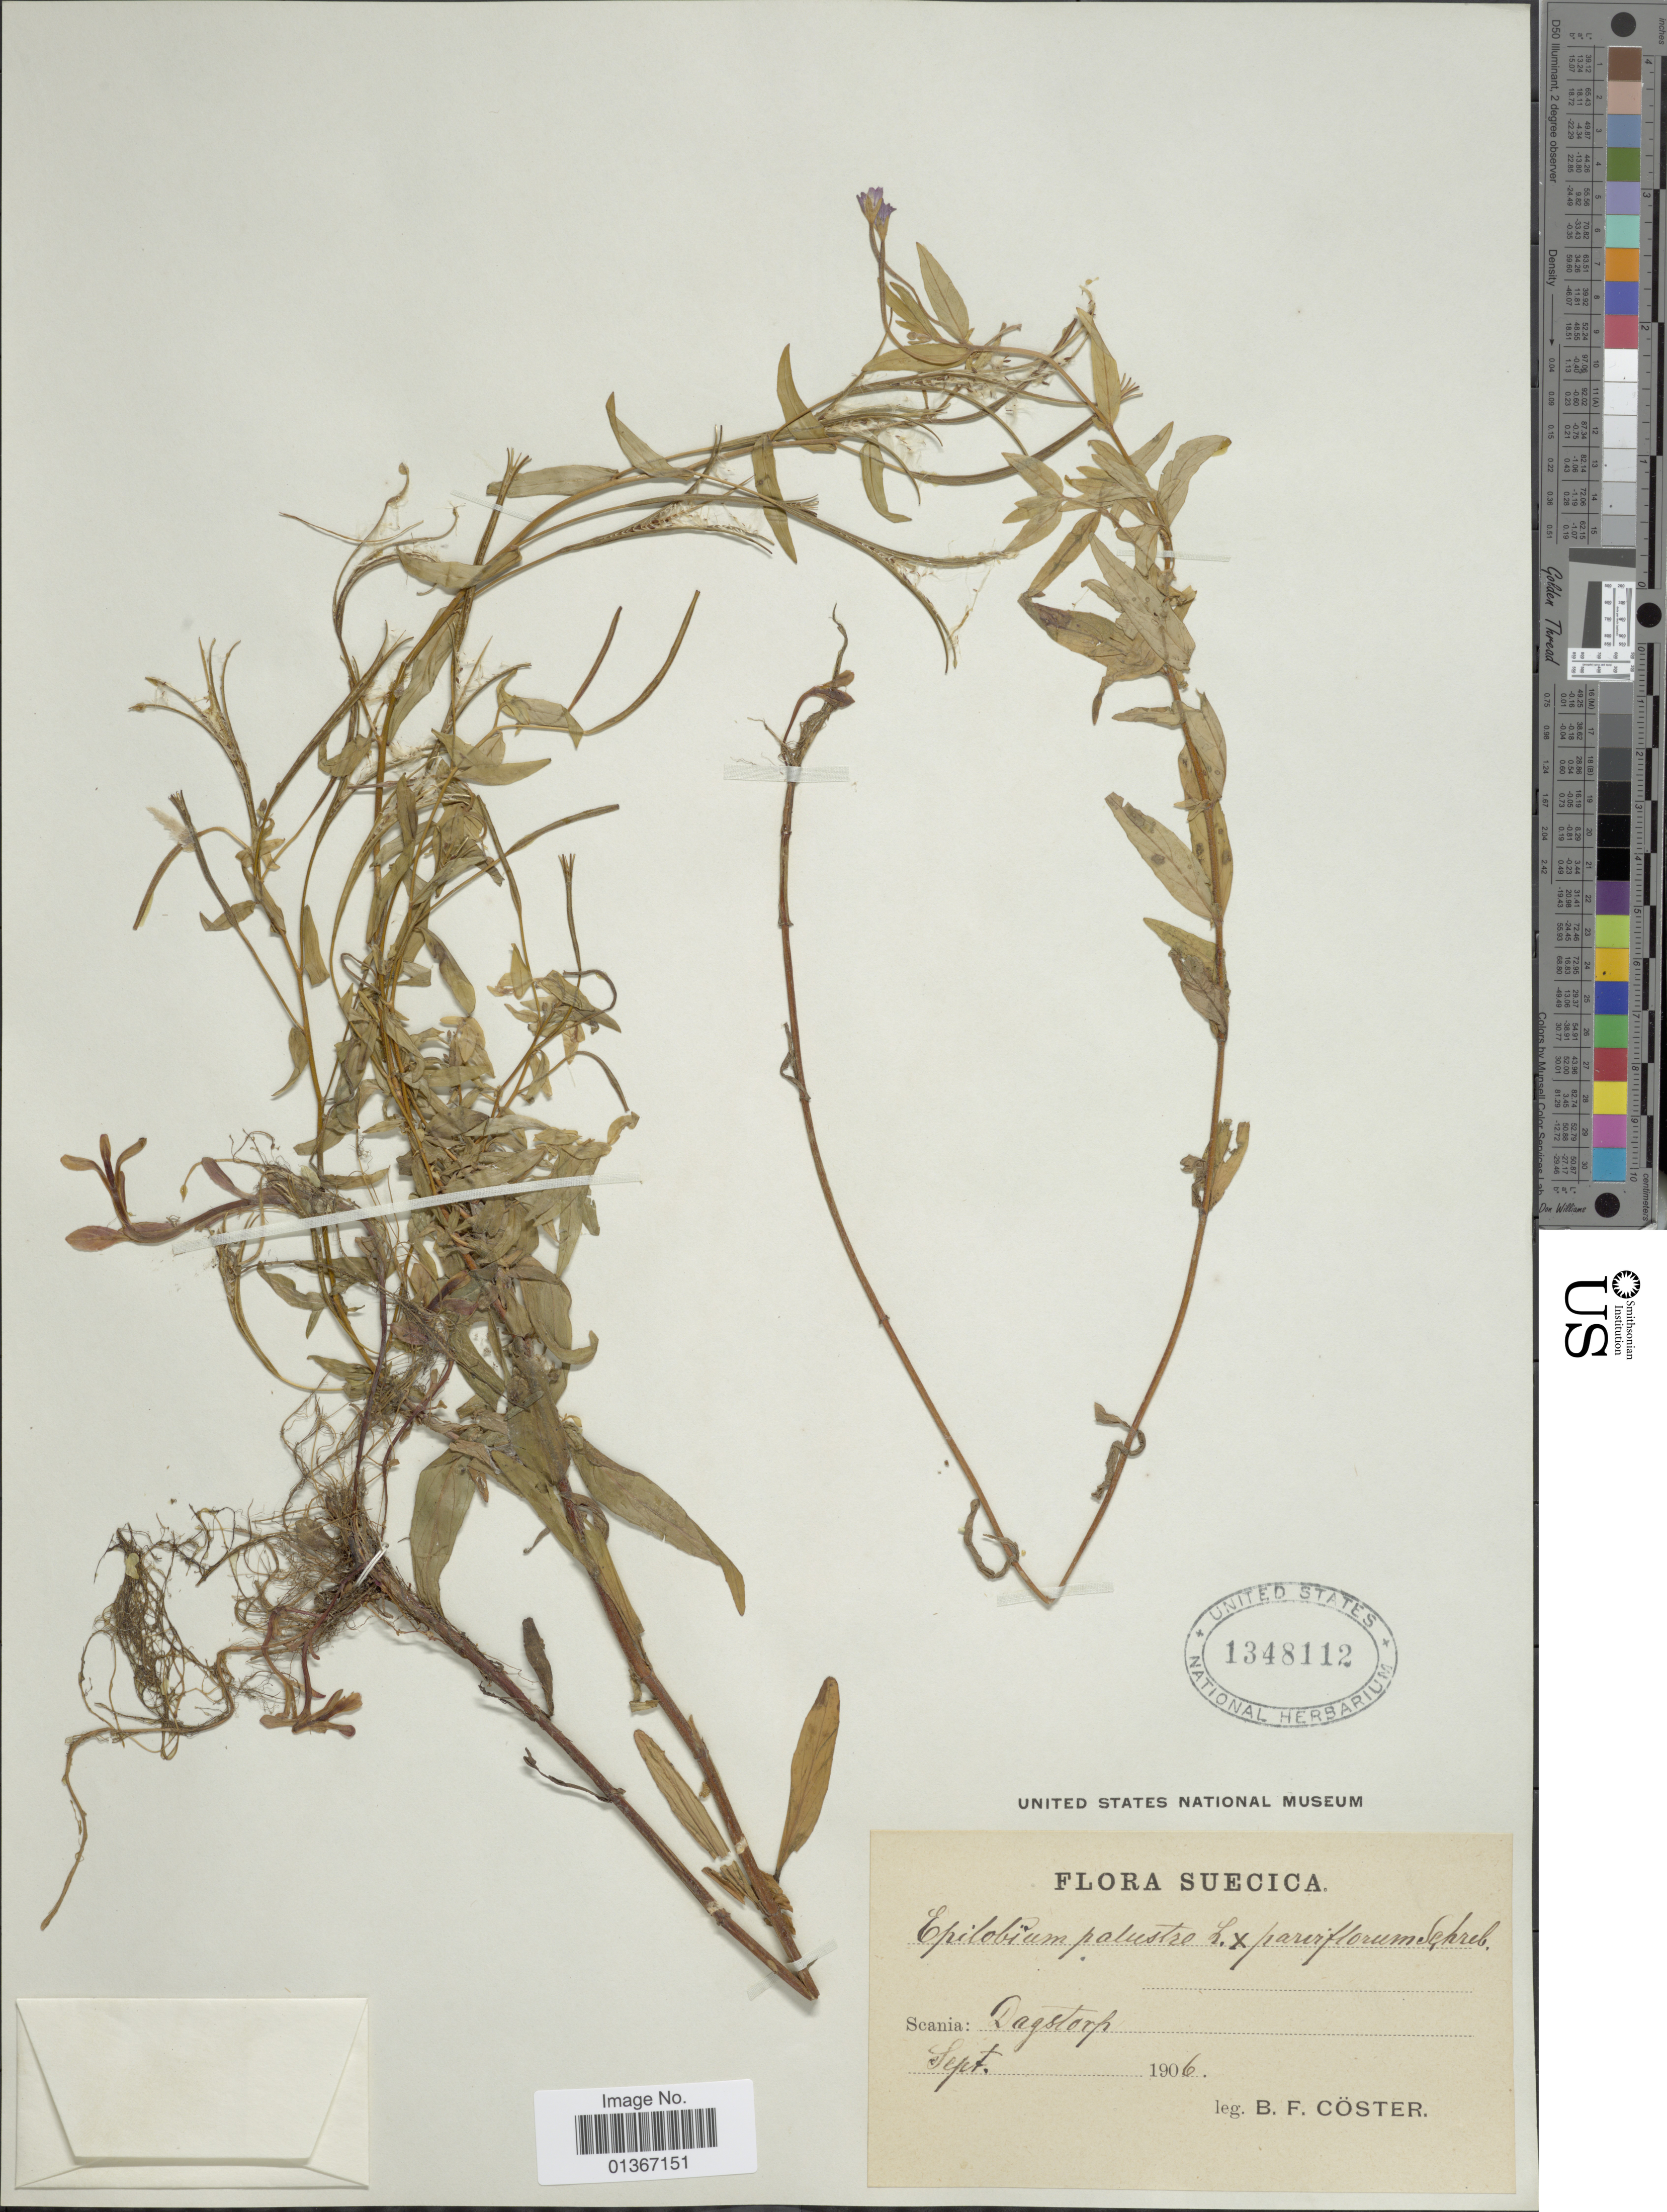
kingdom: Plantae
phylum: Tracheophyta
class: Magnoliopsida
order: Myrtales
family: Onagraceae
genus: Epilobium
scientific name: Epilobium palustre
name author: L.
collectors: B. Cöster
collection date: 1906-09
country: Sweden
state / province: Skåne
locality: Suecica. Scania: Dagstorp.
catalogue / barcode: US 1348112